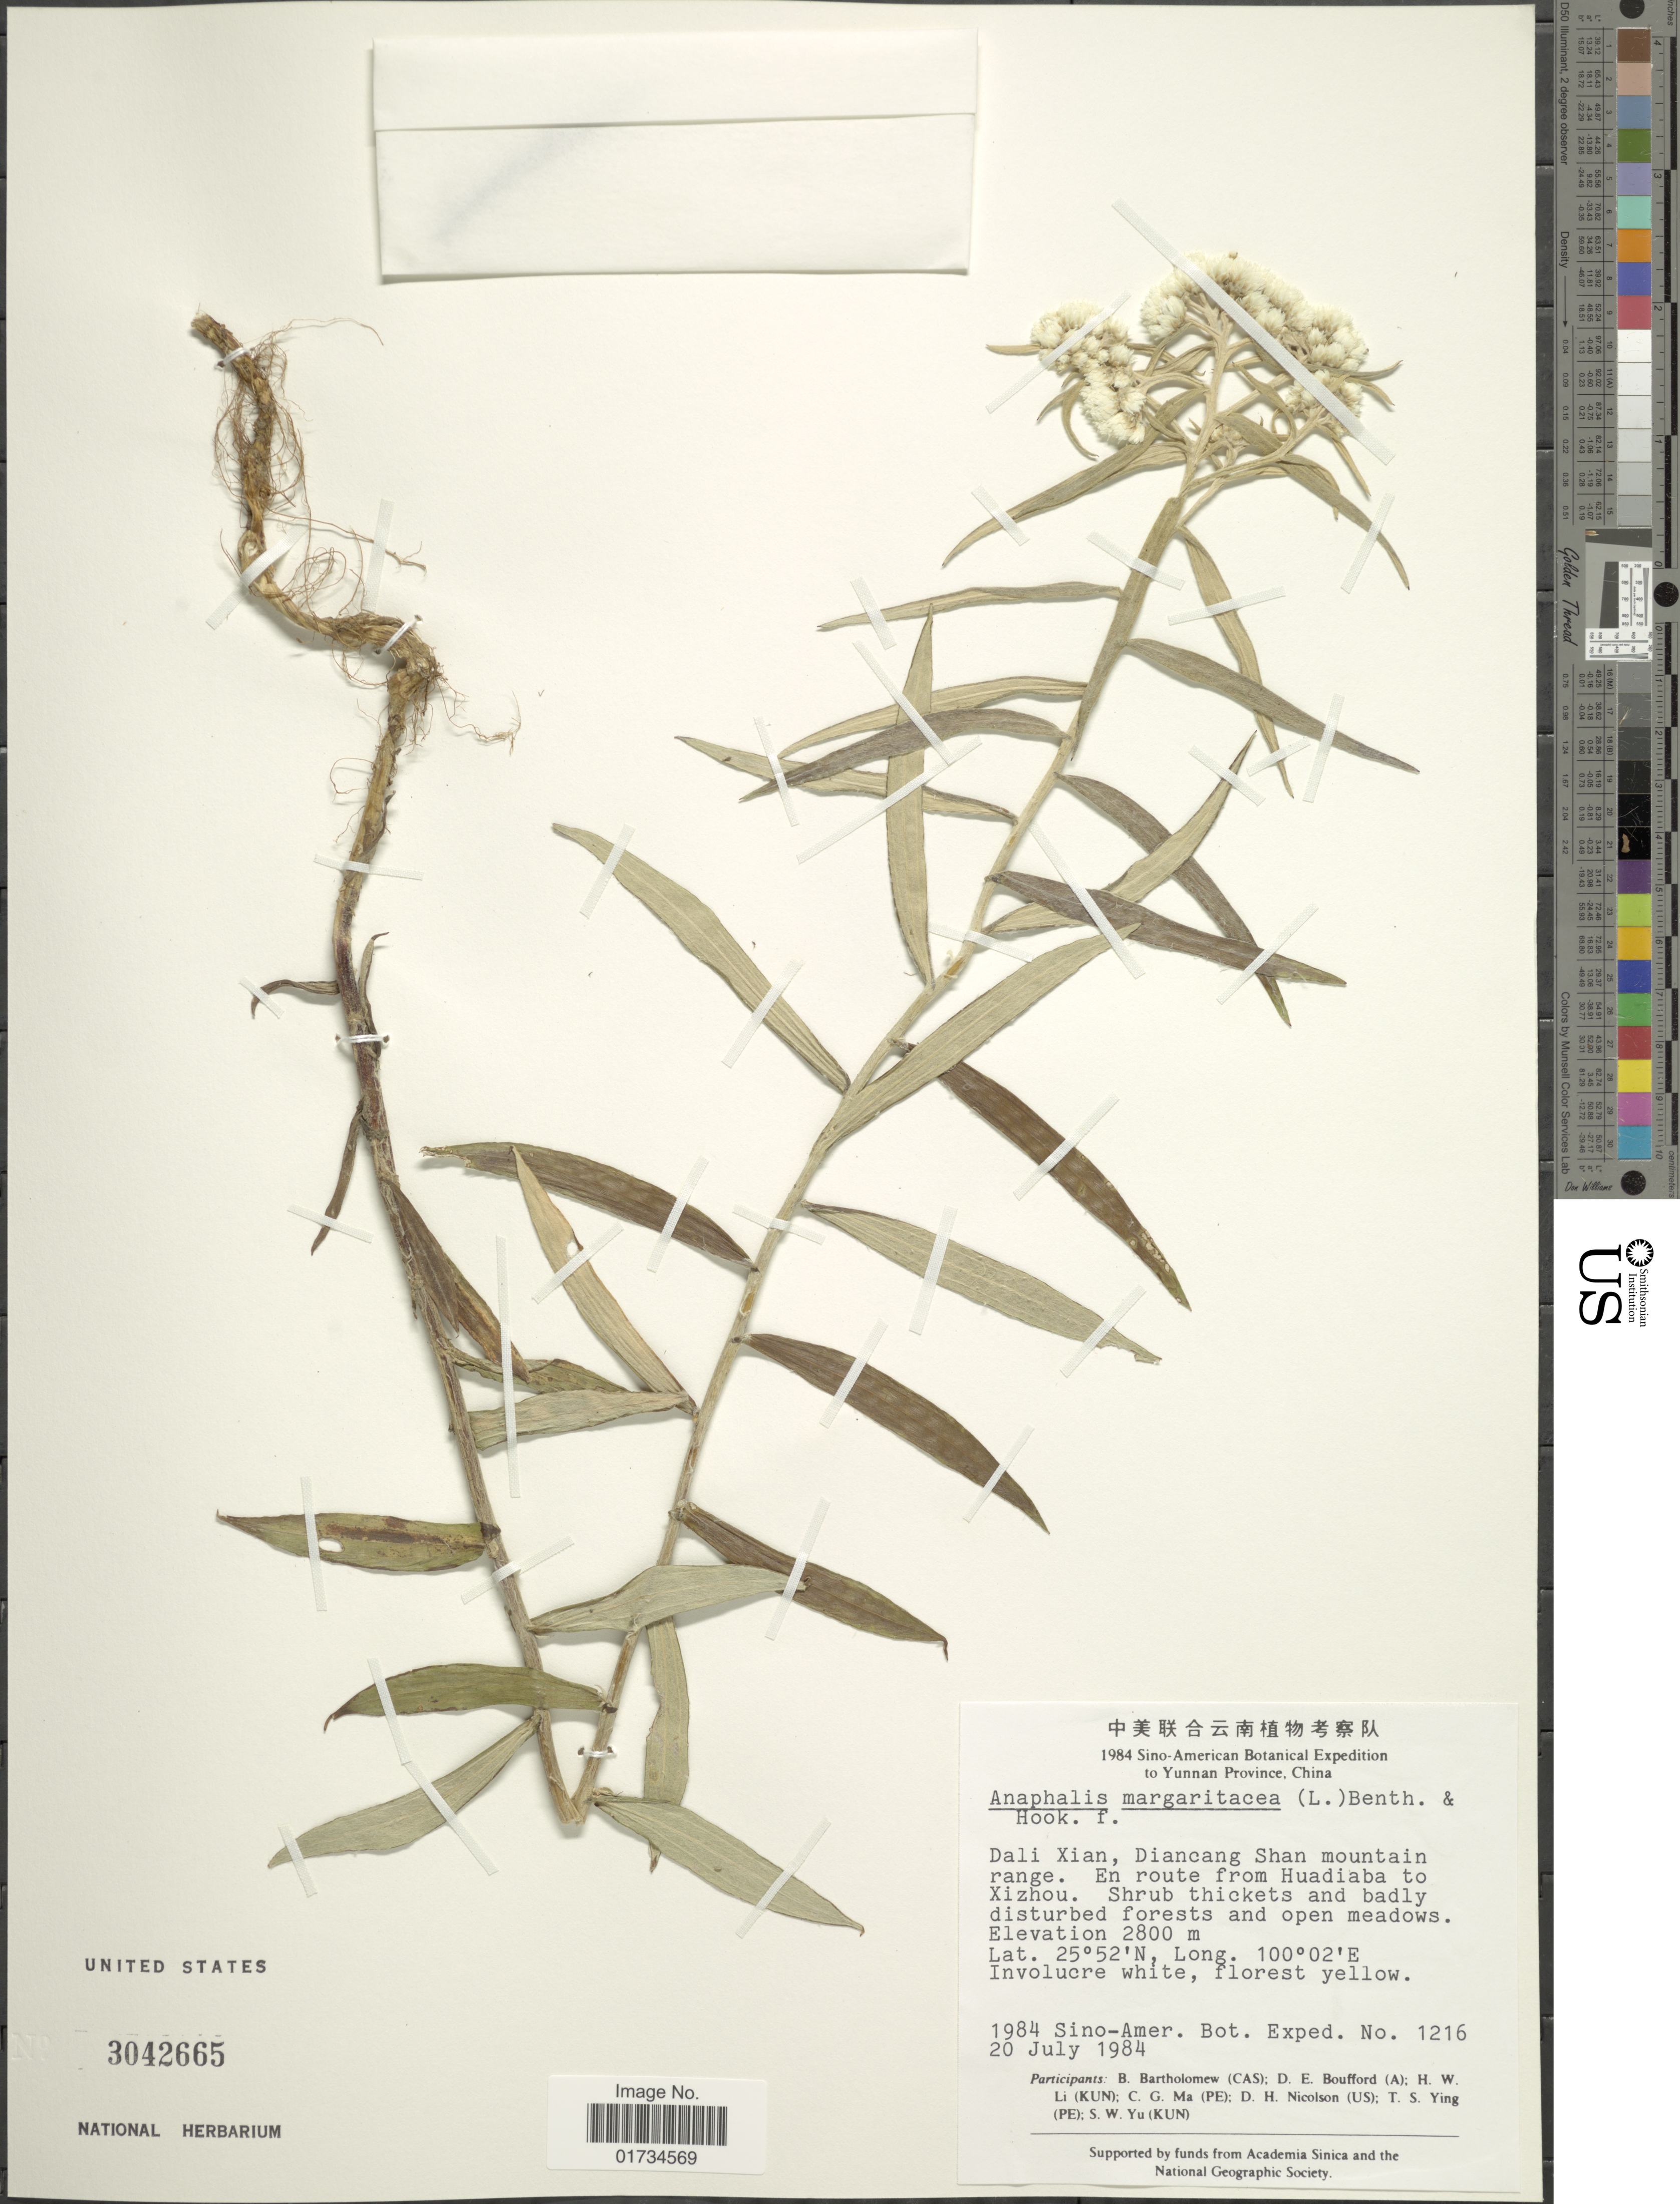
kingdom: Plantae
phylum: Tracheophyta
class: Magnoliopsida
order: Asterales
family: Asteraceae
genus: Anaphalis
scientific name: Anaphalis margaritacea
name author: (L.) Benth. & Hook. f.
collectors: Sino-Amer. Bot. Exped. 1984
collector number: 1216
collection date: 1984-07-20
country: China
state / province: Yunnan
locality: Yunnan Province, China. Dali Xian, Diancang Shan mountain range. En route from Huadiaba to Xixhou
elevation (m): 2800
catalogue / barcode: US 3042665